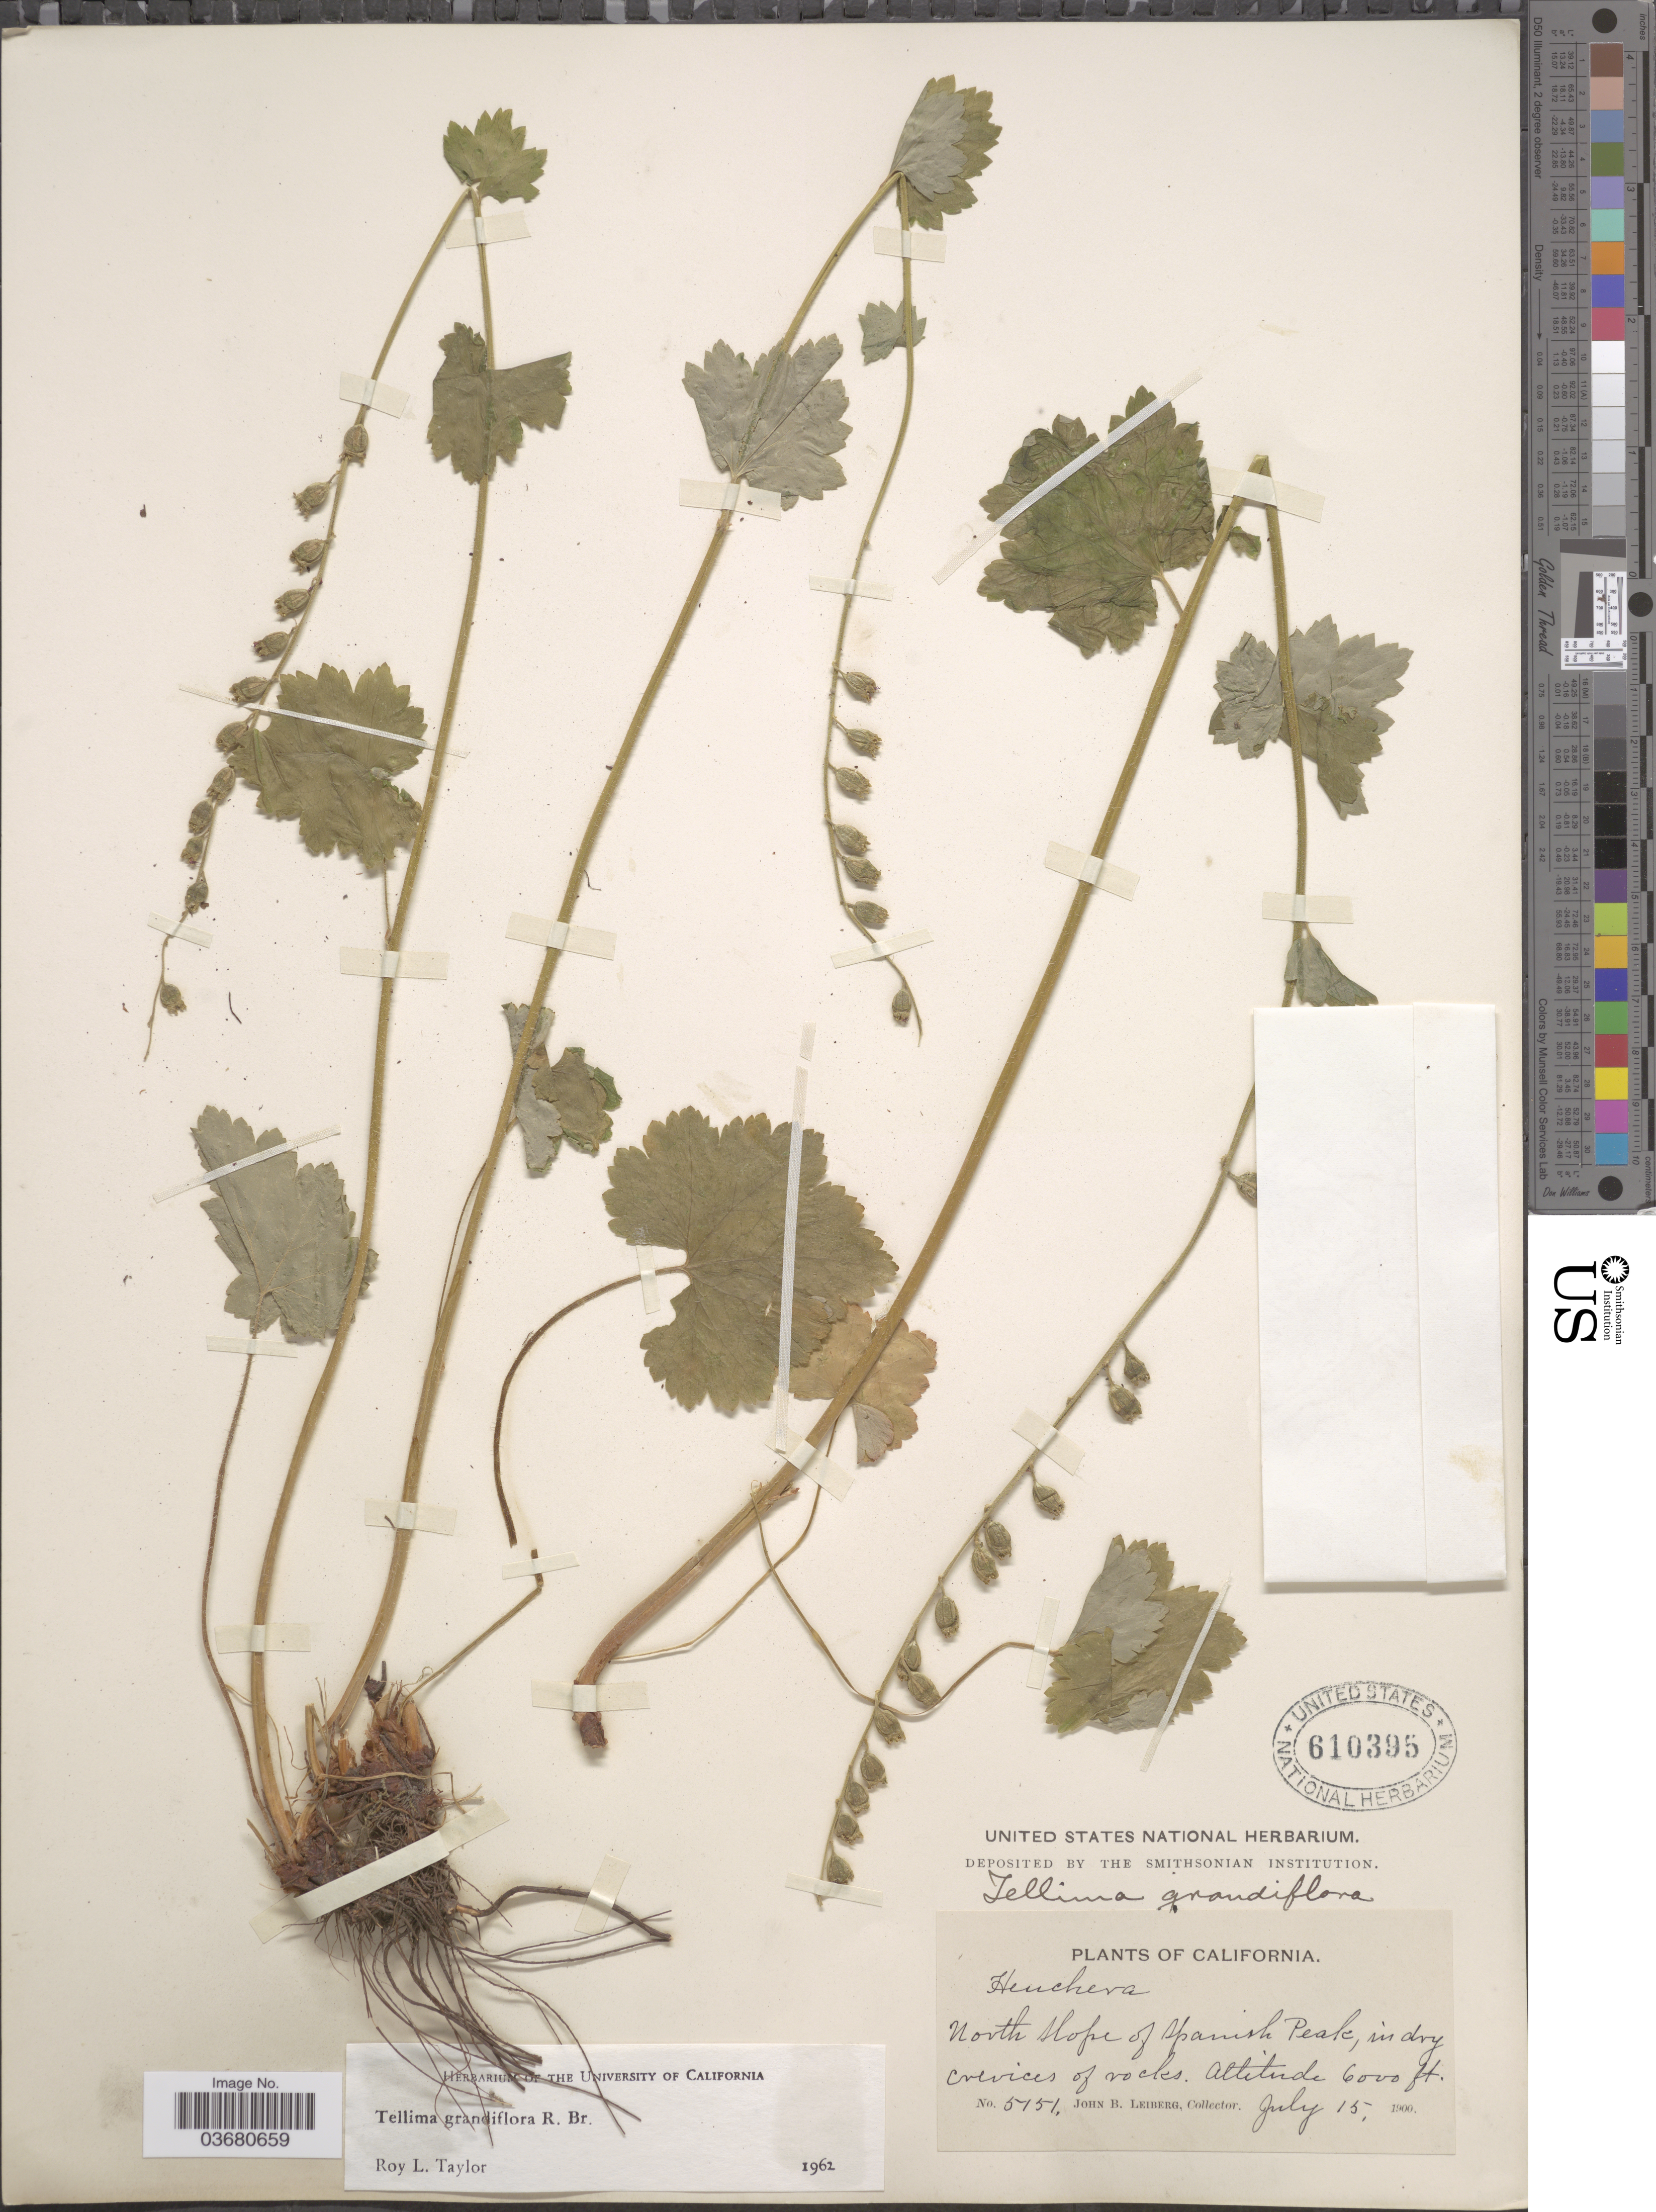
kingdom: Plantae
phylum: Tracheophyta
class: Magnoliopsida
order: Saxifragales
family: Saxifragaceae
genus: Tellima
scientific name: Tellima grandiflora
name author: (Pursh) Douglas ex Lindl.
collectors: J. B. Leiberg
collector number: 5151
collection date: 1900-07-15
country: United States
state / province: California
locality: North slope of Spanish Peak, in dry crevices of rocks.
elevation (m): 1829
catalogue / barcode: US 610395